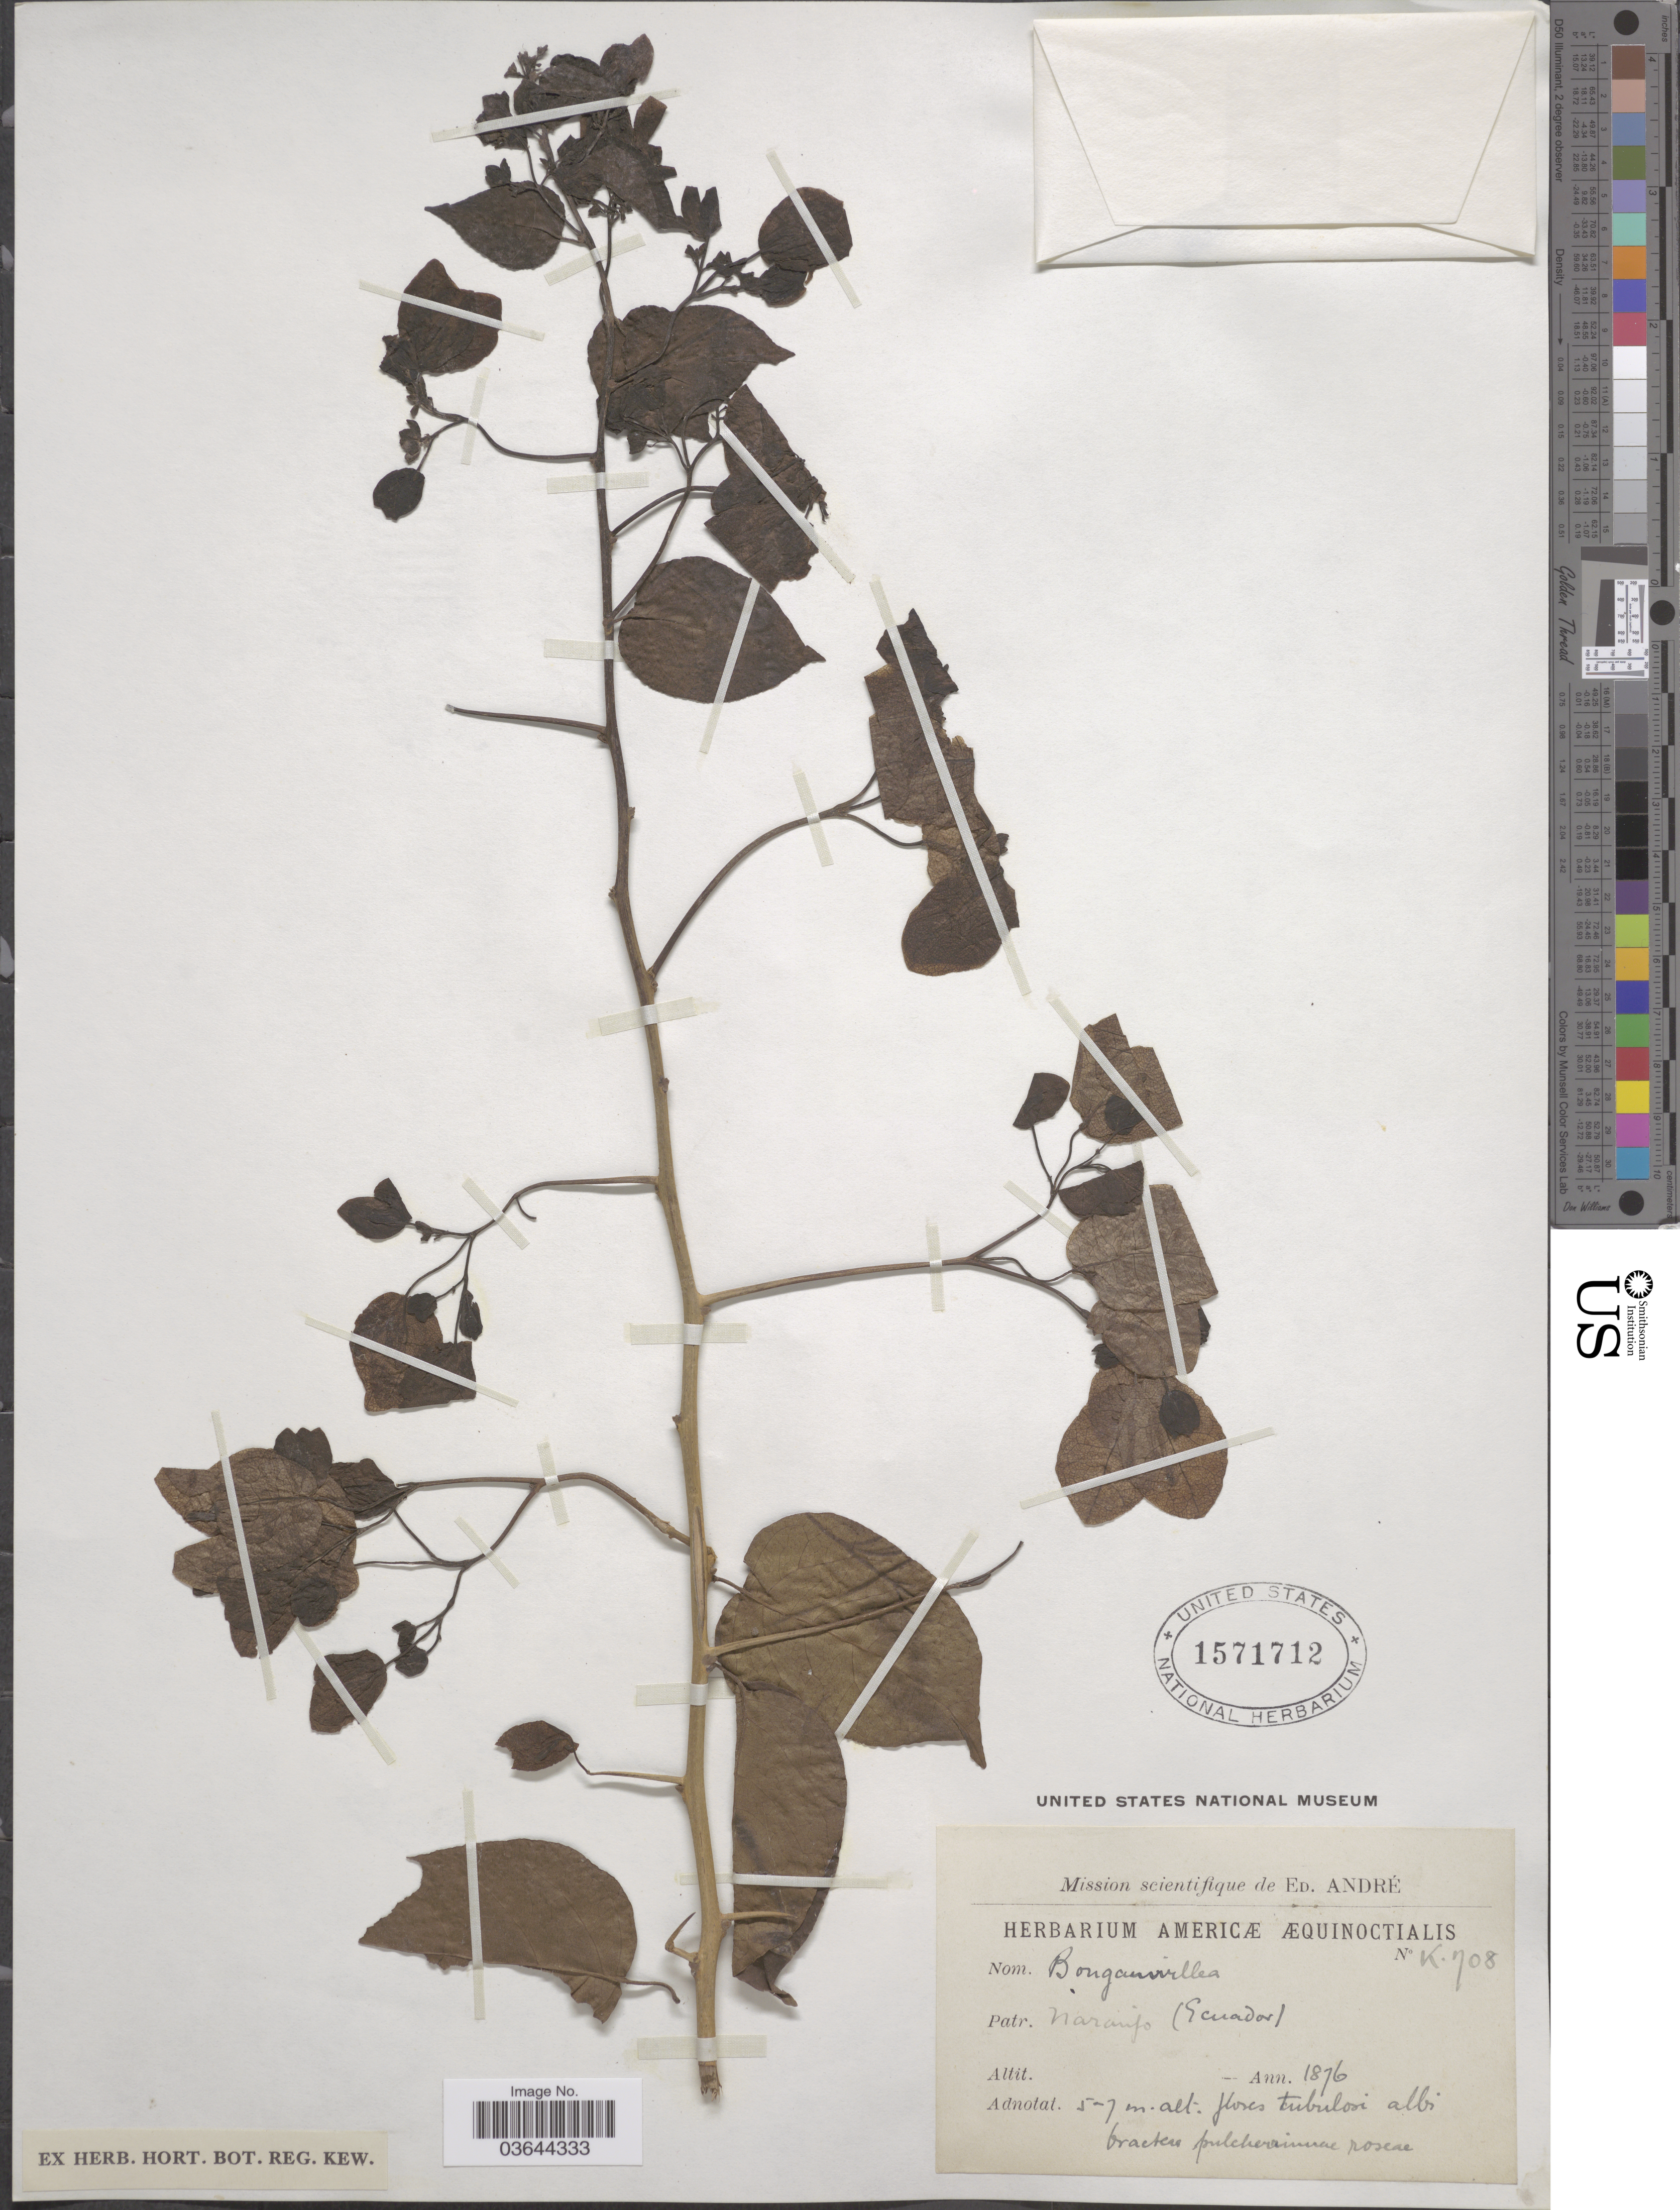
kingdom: Plantae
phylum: Tracheophyta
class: Magnoliopsida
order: Caryophyllales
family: Nyctaginaceae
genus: Bougainvillea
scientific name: Bougainvillea glabra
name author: Choisy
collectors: E. Andre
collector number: K.708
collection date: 1876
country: Ecuador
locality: Naranjo.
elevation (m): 5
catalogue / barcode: US 1571712